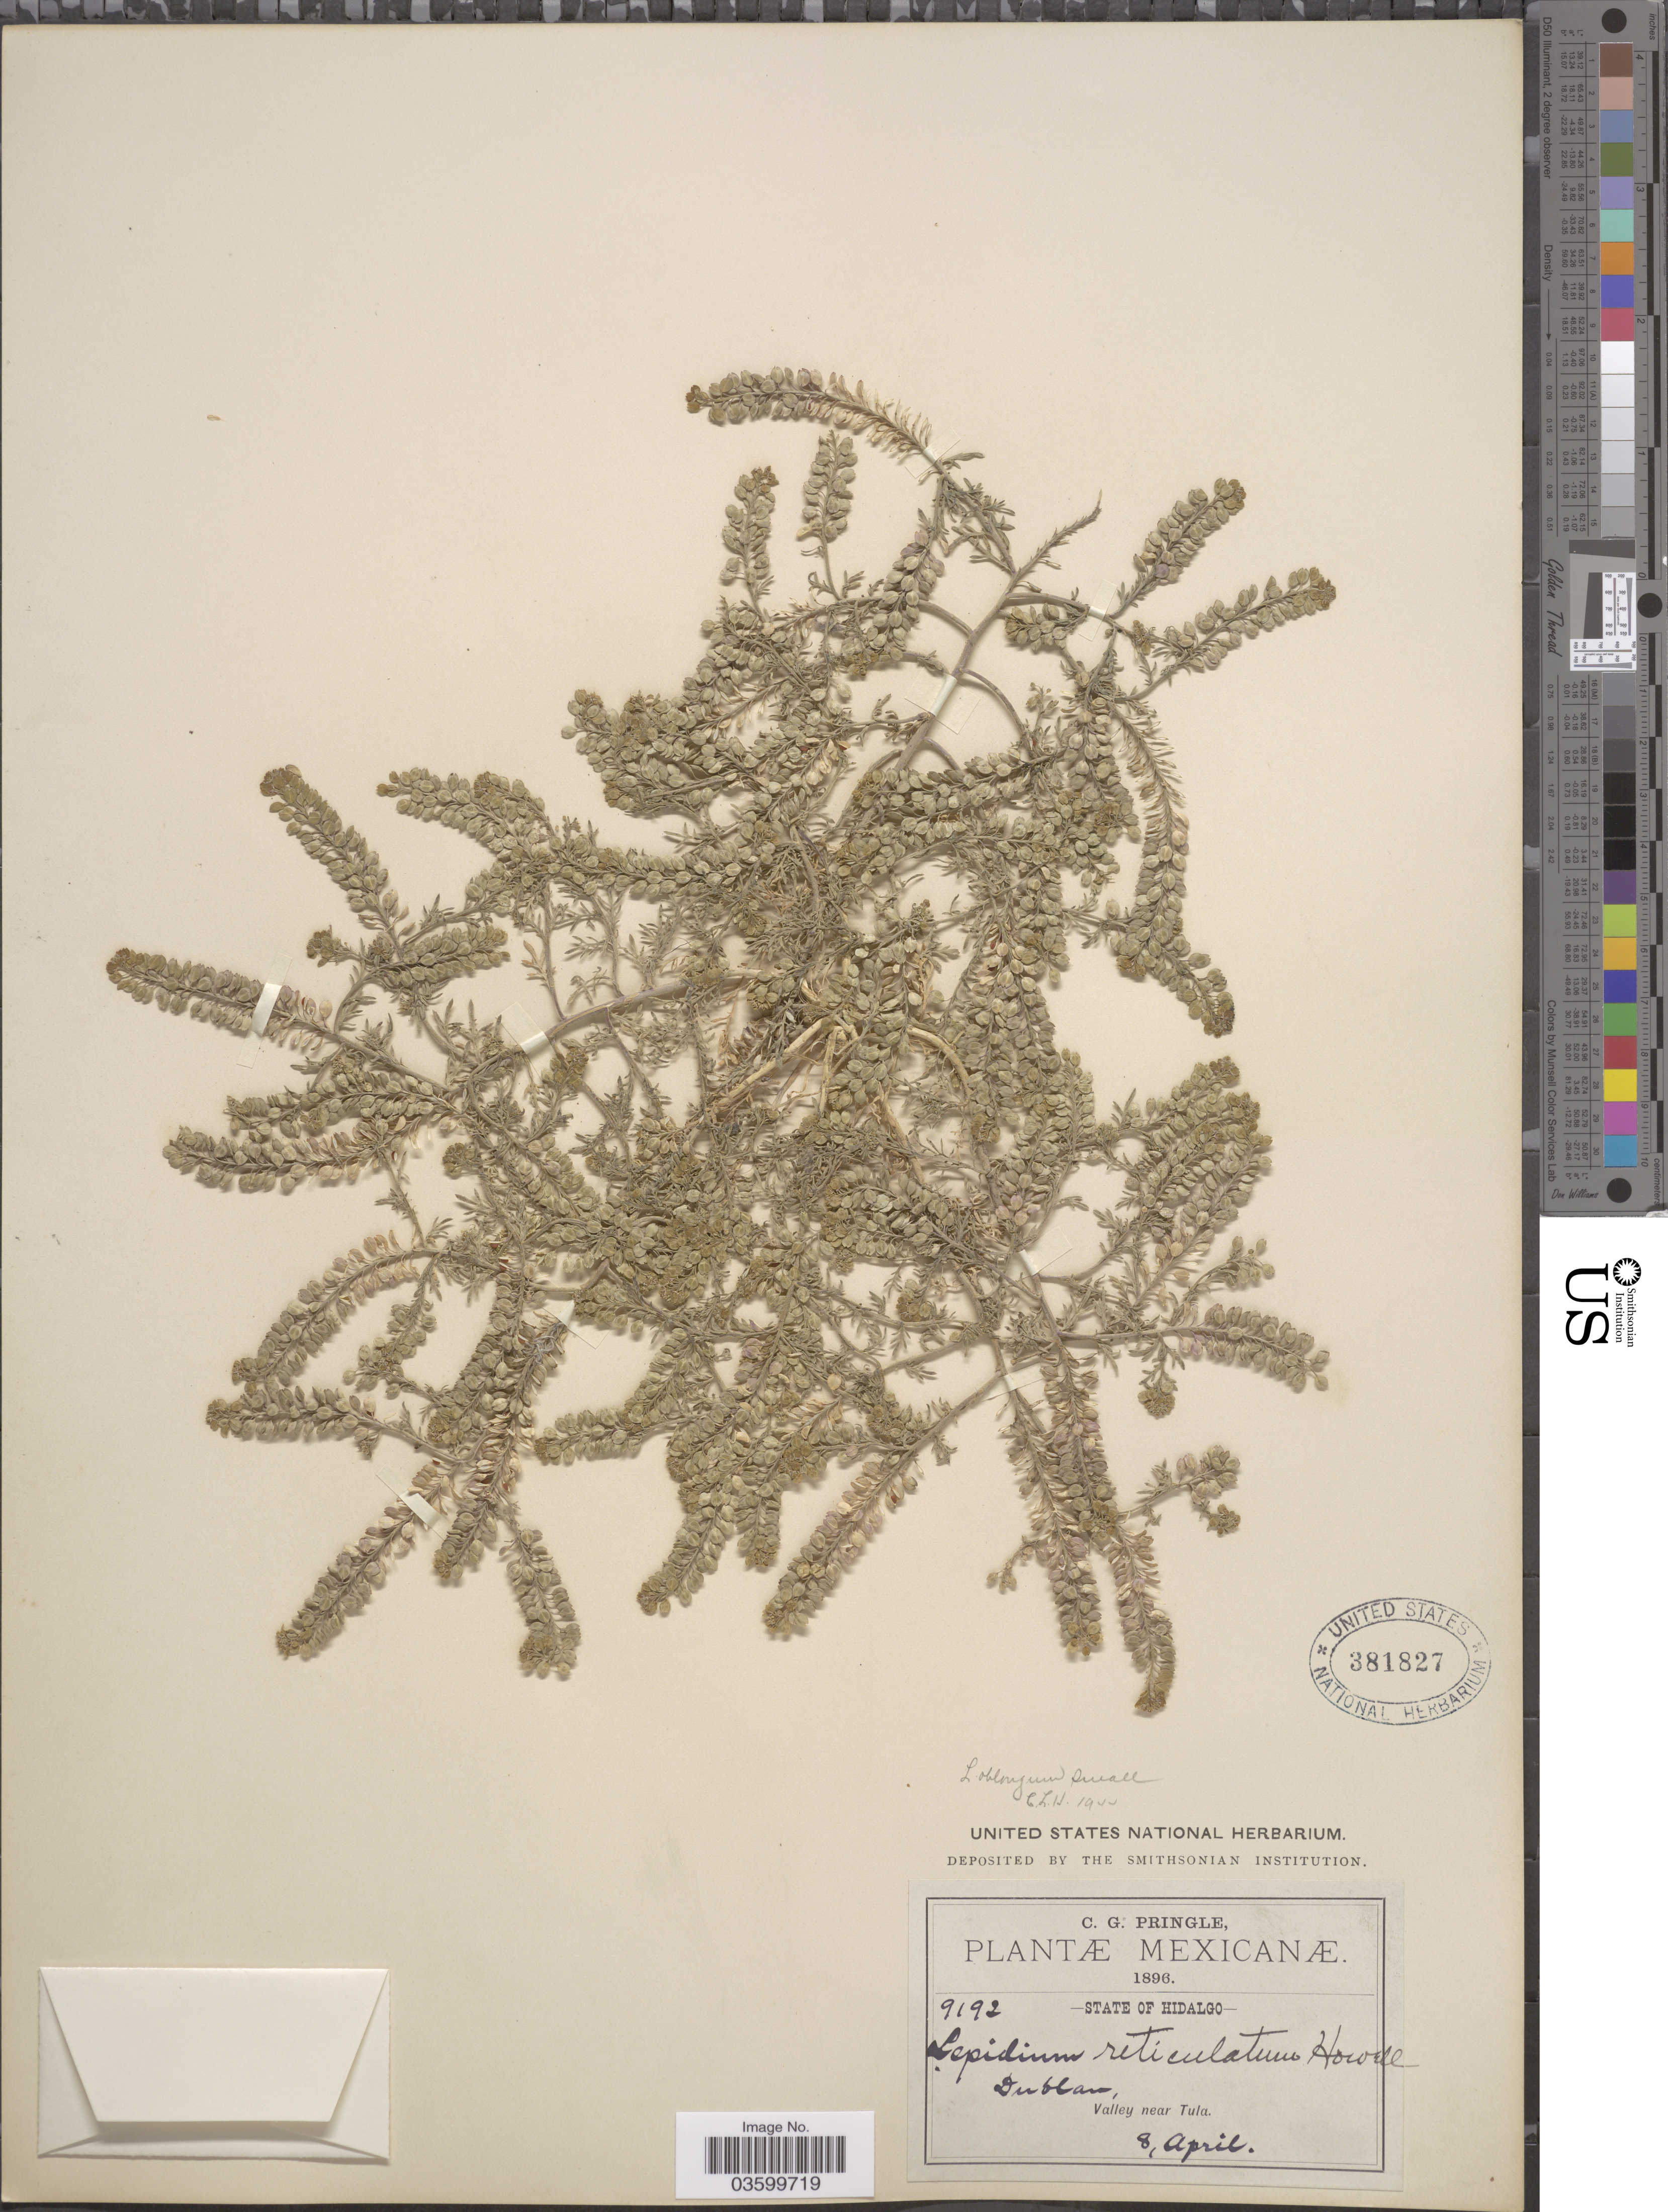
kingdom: Plantae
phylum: Tracheophyta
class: Magnoliopsida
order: Brassicales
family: Brassicaceae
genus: Lepidium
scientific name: Lepidium oblongum var. oblongum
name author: Small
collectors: C. G. Pringle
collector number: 9192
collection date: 1896-04-08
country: Mexico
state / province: Hidalgo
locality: Dublan, Valley near Tula.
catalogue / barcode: US 381827